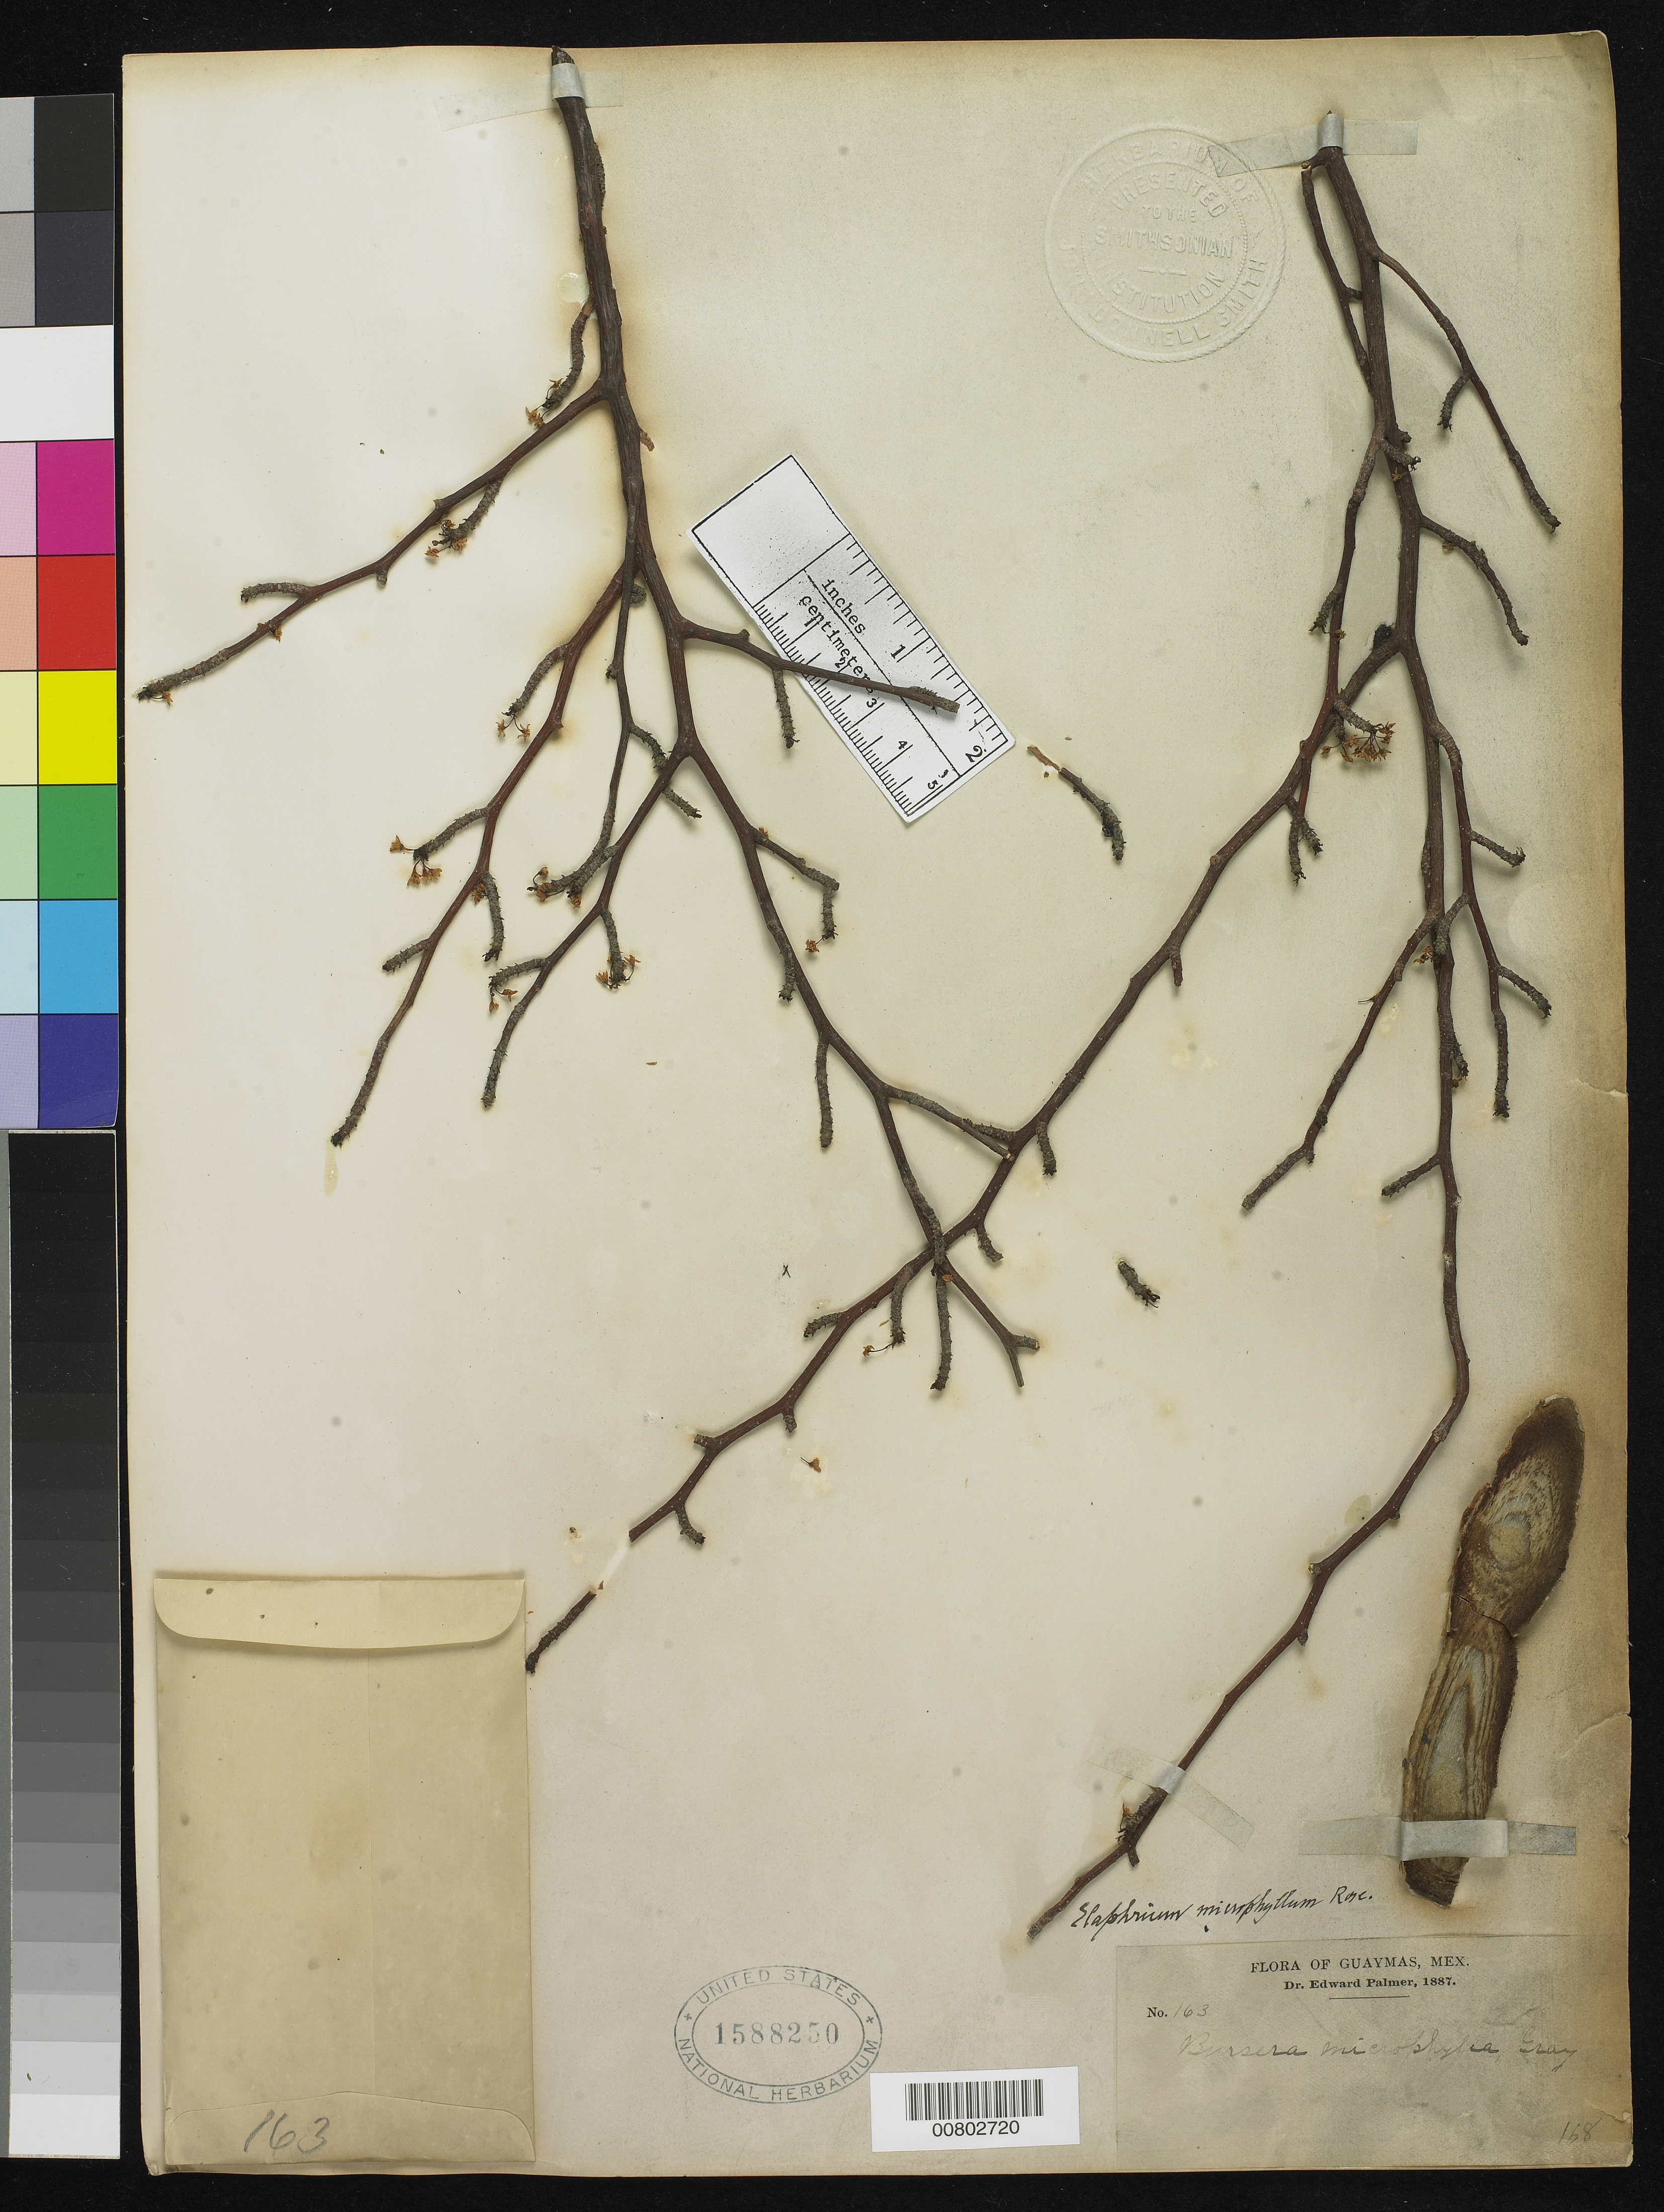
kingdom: Plantae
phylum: Tracheophyta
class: Magnoliopsida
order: Sapindales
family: Burseraceae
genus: Bursera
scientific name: Bursera microphylla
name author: A. Gray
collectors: E. Palmer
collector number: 163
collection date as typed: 1887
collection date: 1887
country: Mexico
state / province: Sonora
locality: Guaymas, Sonora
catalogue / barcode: US 1588250